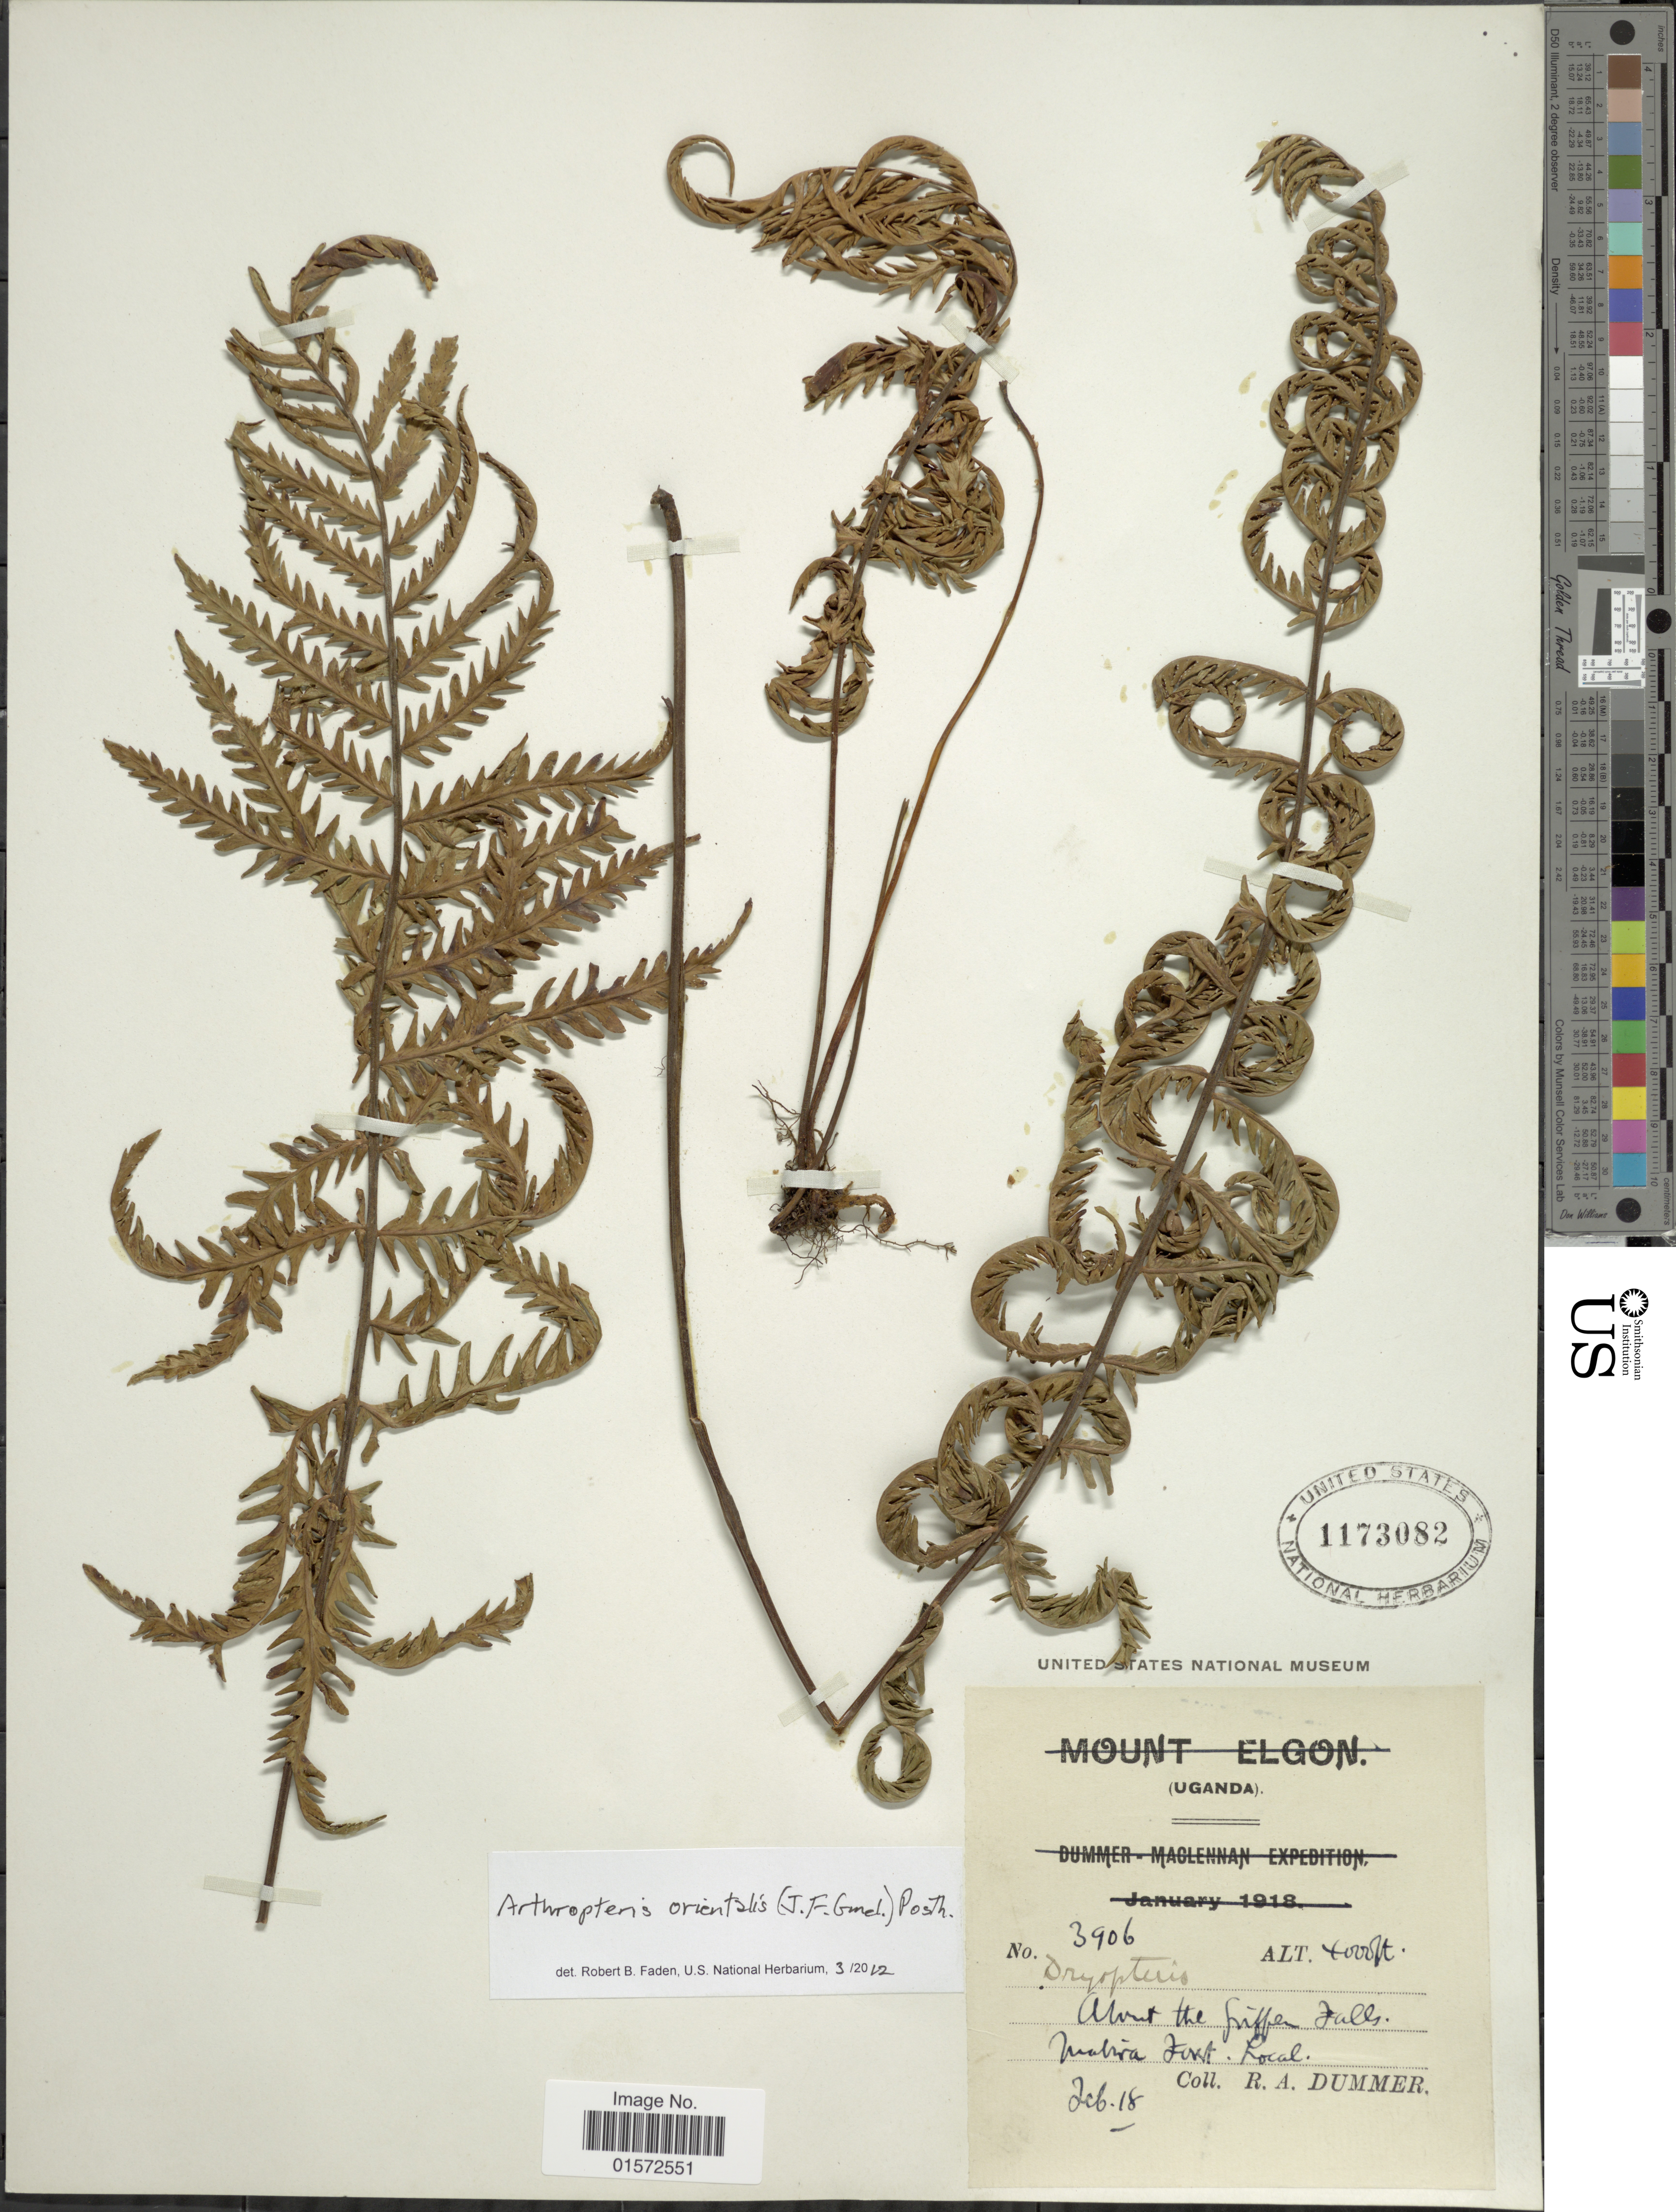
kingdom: Plantae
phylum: Tracheophyta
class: Polypodiopsida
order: Polypodiales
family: Tectariaceae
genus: Arthropteris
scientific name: Arthropteris orientalis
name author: (J.F. Gmel.) Posth.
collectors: R. Dümmer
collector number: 3906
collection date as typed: Transcribed d/m/y: /2/18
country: Uganda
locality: Uganda, about the Griffen Falls, Mabira Forest.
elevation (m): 1219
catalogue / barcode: US 1173082